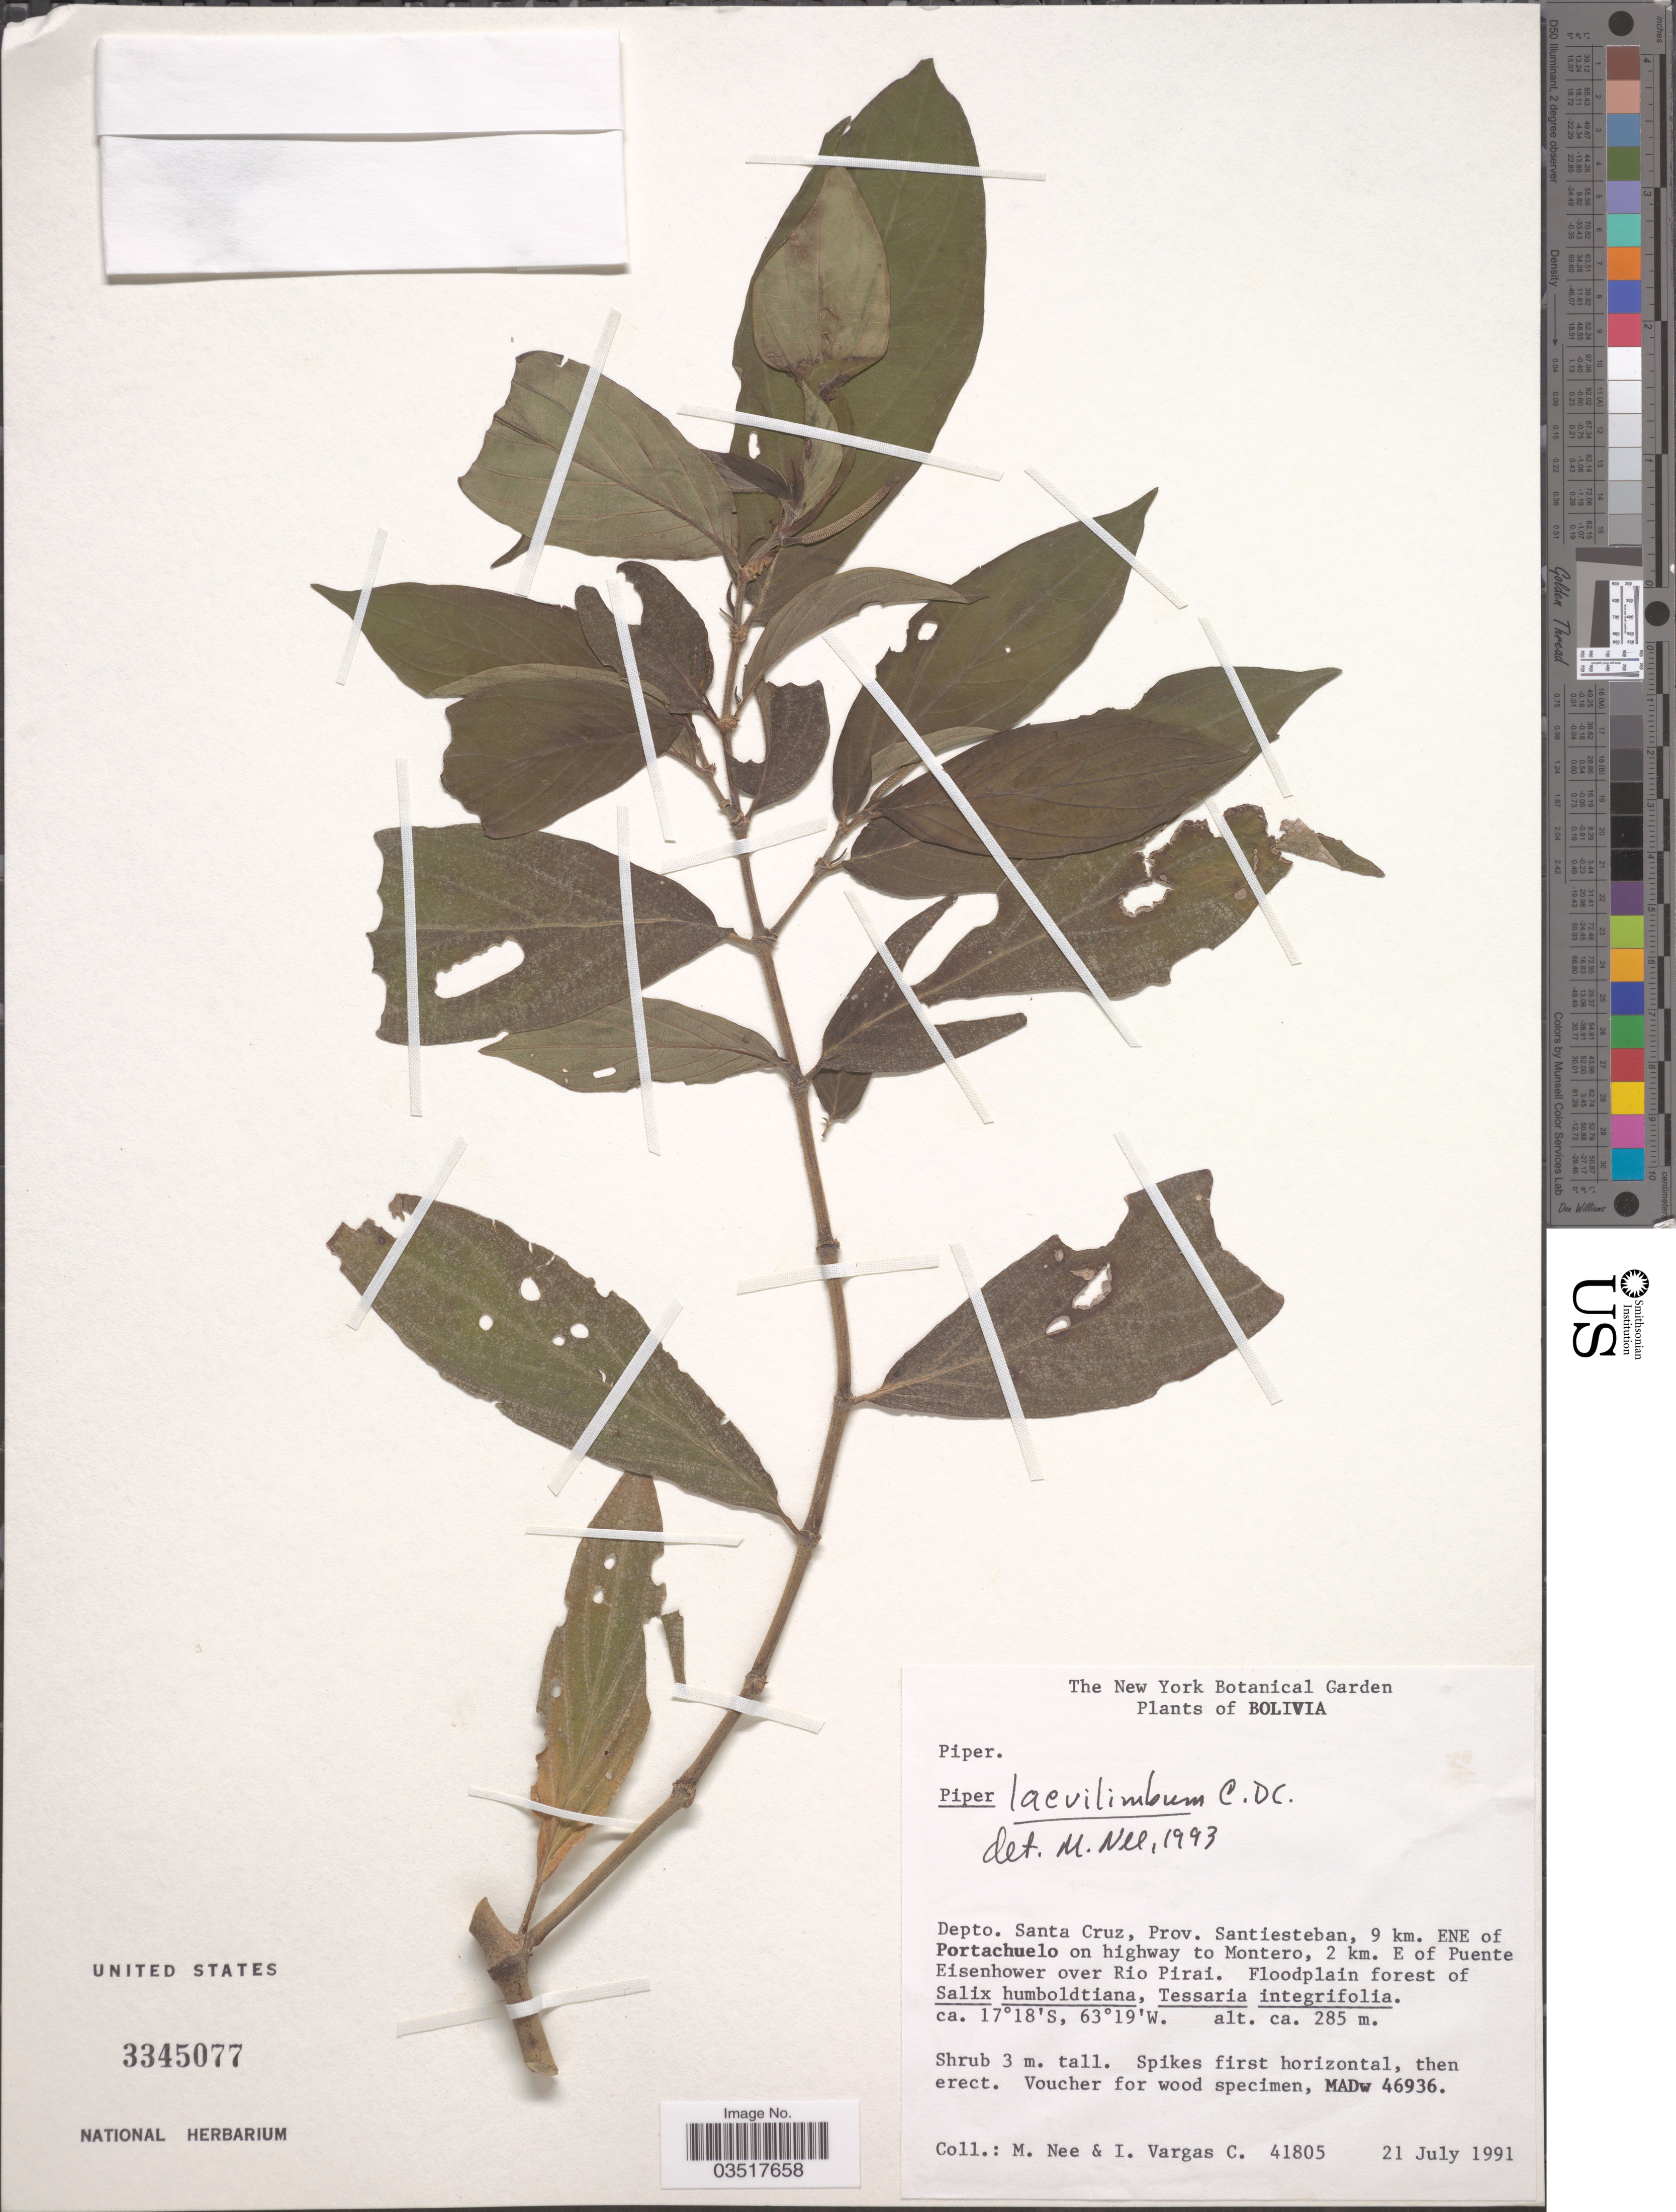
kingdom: Plantae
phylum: Tracheophyta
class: Magnoliopsida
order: Piperales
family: Piperaceae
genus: Piper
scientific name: Piper laevilimbum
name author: C. DC.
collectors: M. Nee & I. Vargas C.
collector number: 41805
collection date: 1991-07-21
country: Bolivia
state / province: Santa Cruz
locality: Depto. Santa Cruz, Prov. Santiesteban, 9 km. ENE of Portachuelo on highway to Montero, 2 km. E of Puente Eisenhower over Rio Pirai.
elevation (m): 285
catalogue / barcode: US 3345077